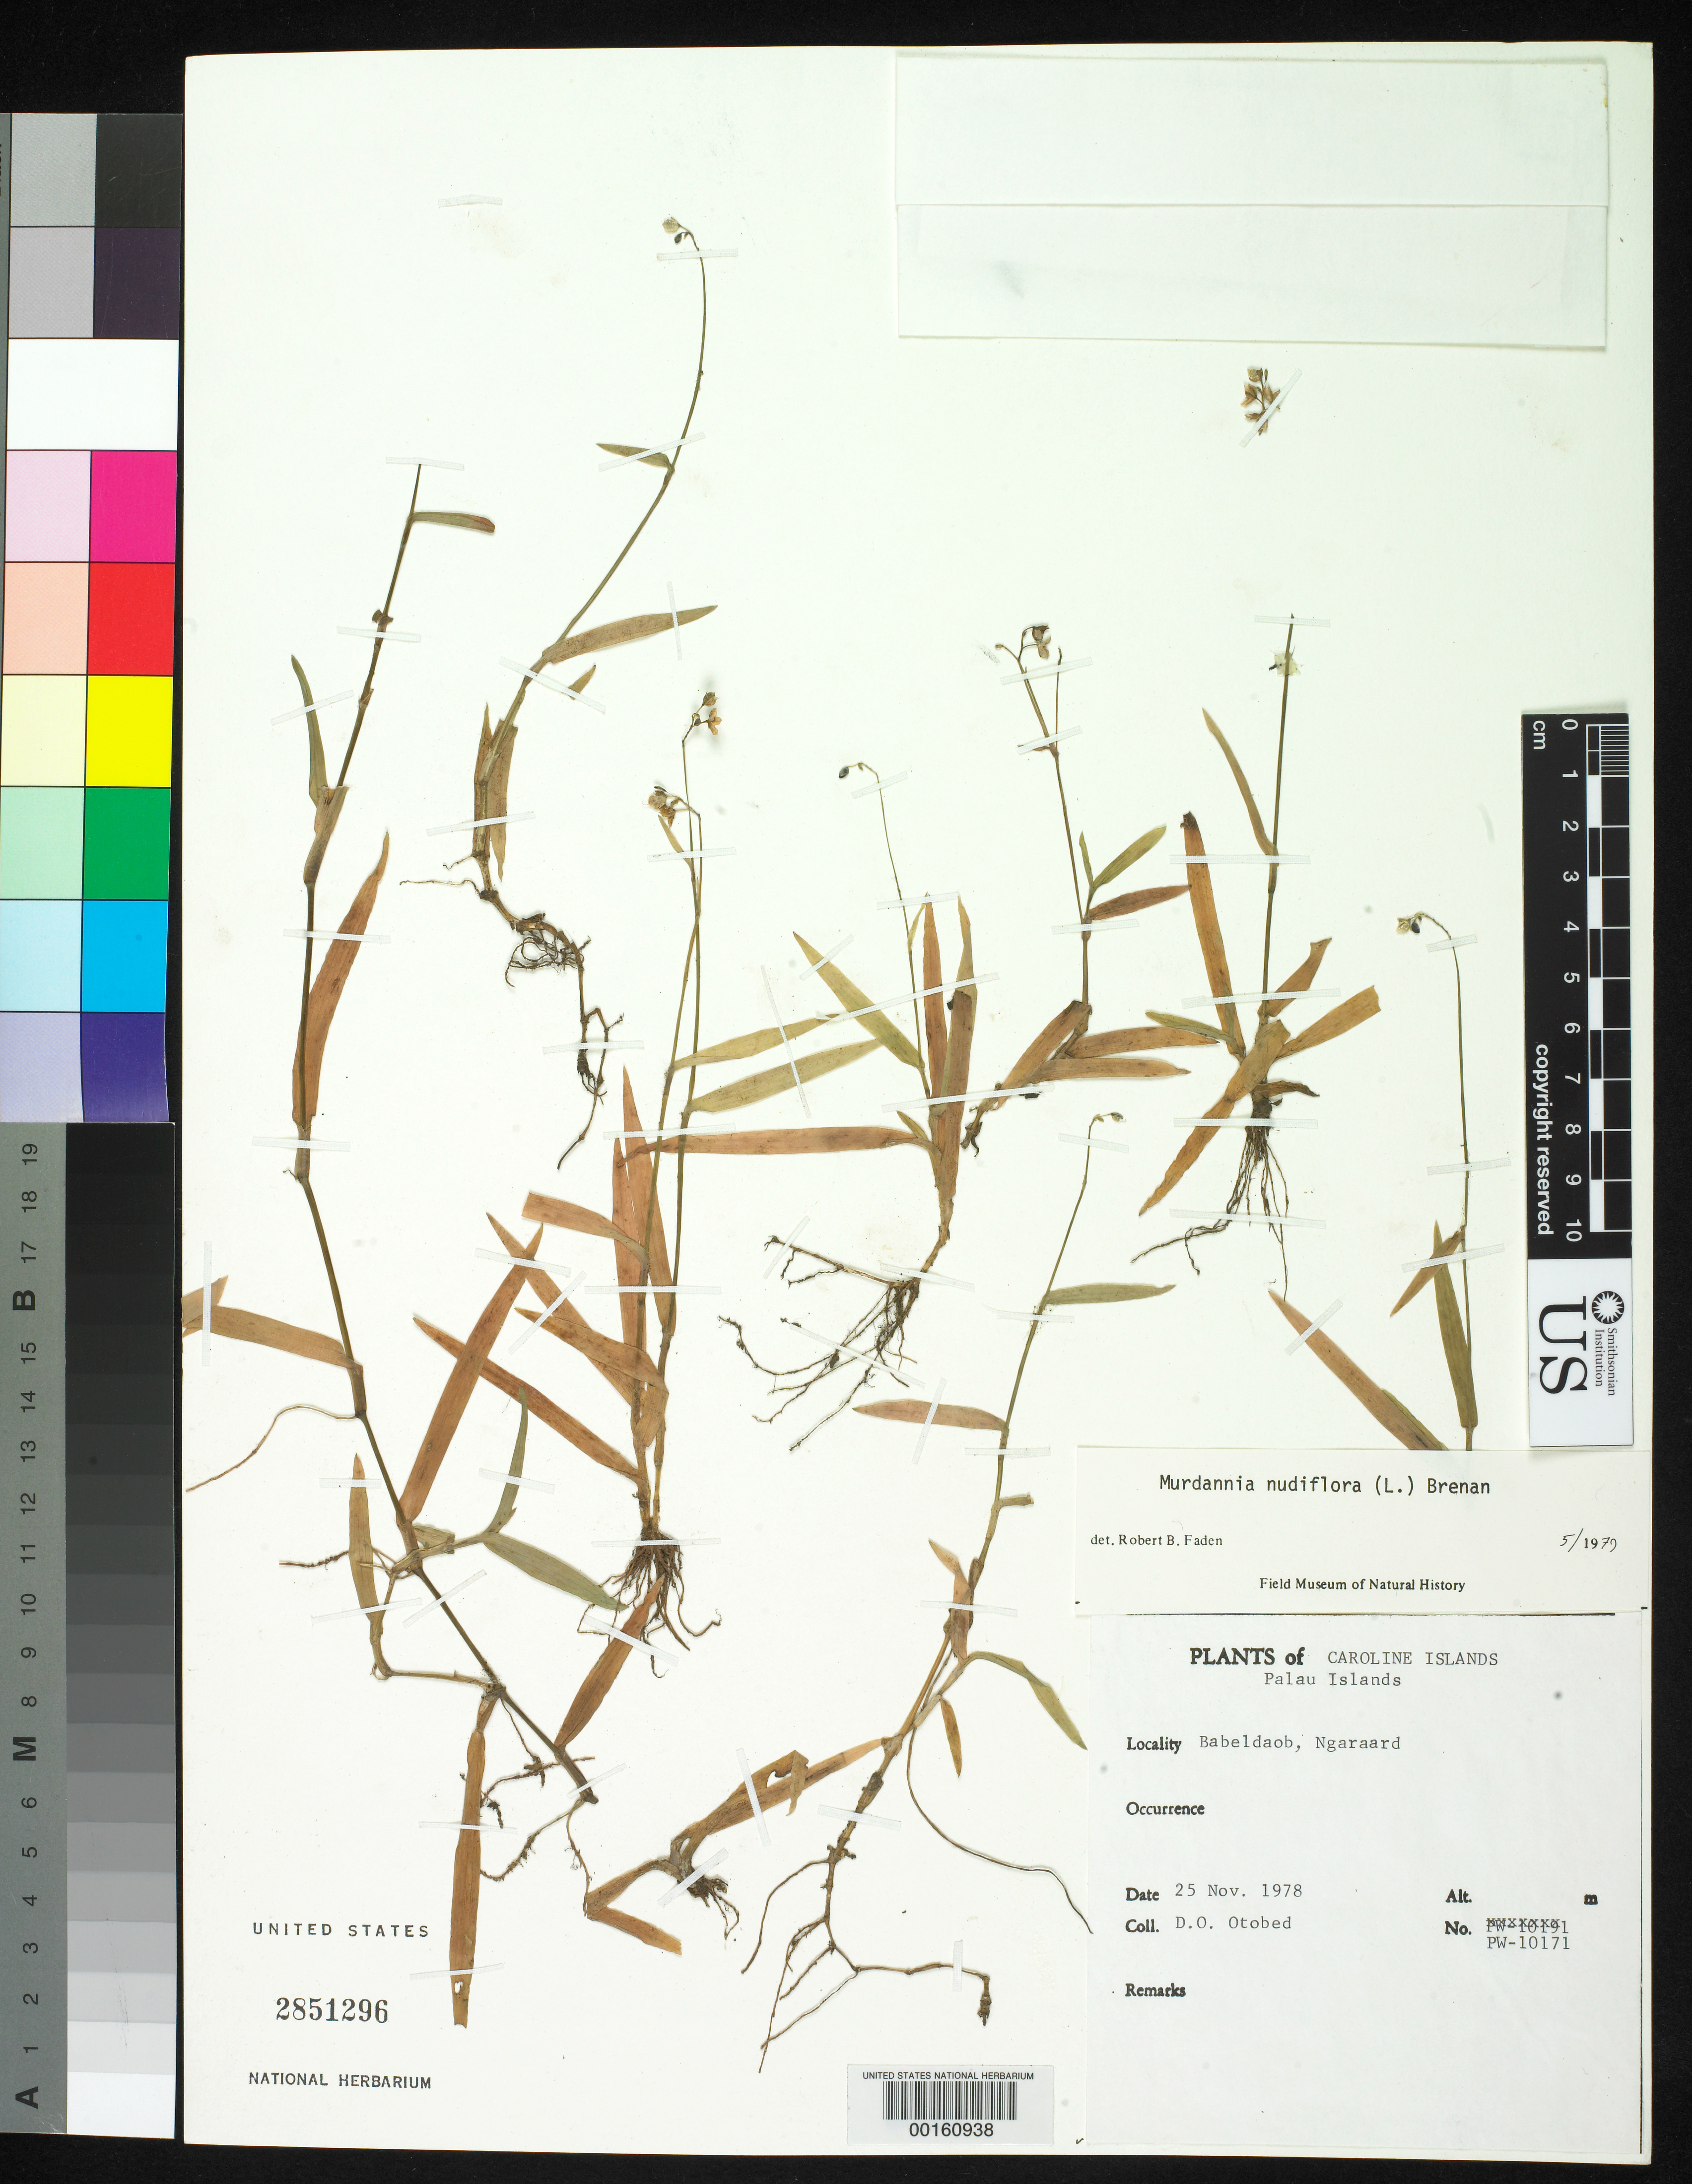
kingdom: Plantae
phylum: Tracheophyta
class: Liliopsida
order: Commelinales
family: Commelinaceae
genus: Murdannia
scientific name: Murdannia nudiflora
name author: (L.) Brenan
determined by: Faden, Robert B., (US), Smithsonian Institution - National Museum of Natural History (UNITED STATES)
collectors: D. O. Otobed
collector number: Pw-10171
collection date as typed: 25 Nov 1978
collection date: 1978-11-25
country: Palau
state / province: Ngaraard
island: Babeldaob [Babelthuap]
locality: Babeldaob, ngaraad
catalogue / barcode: US 2851296